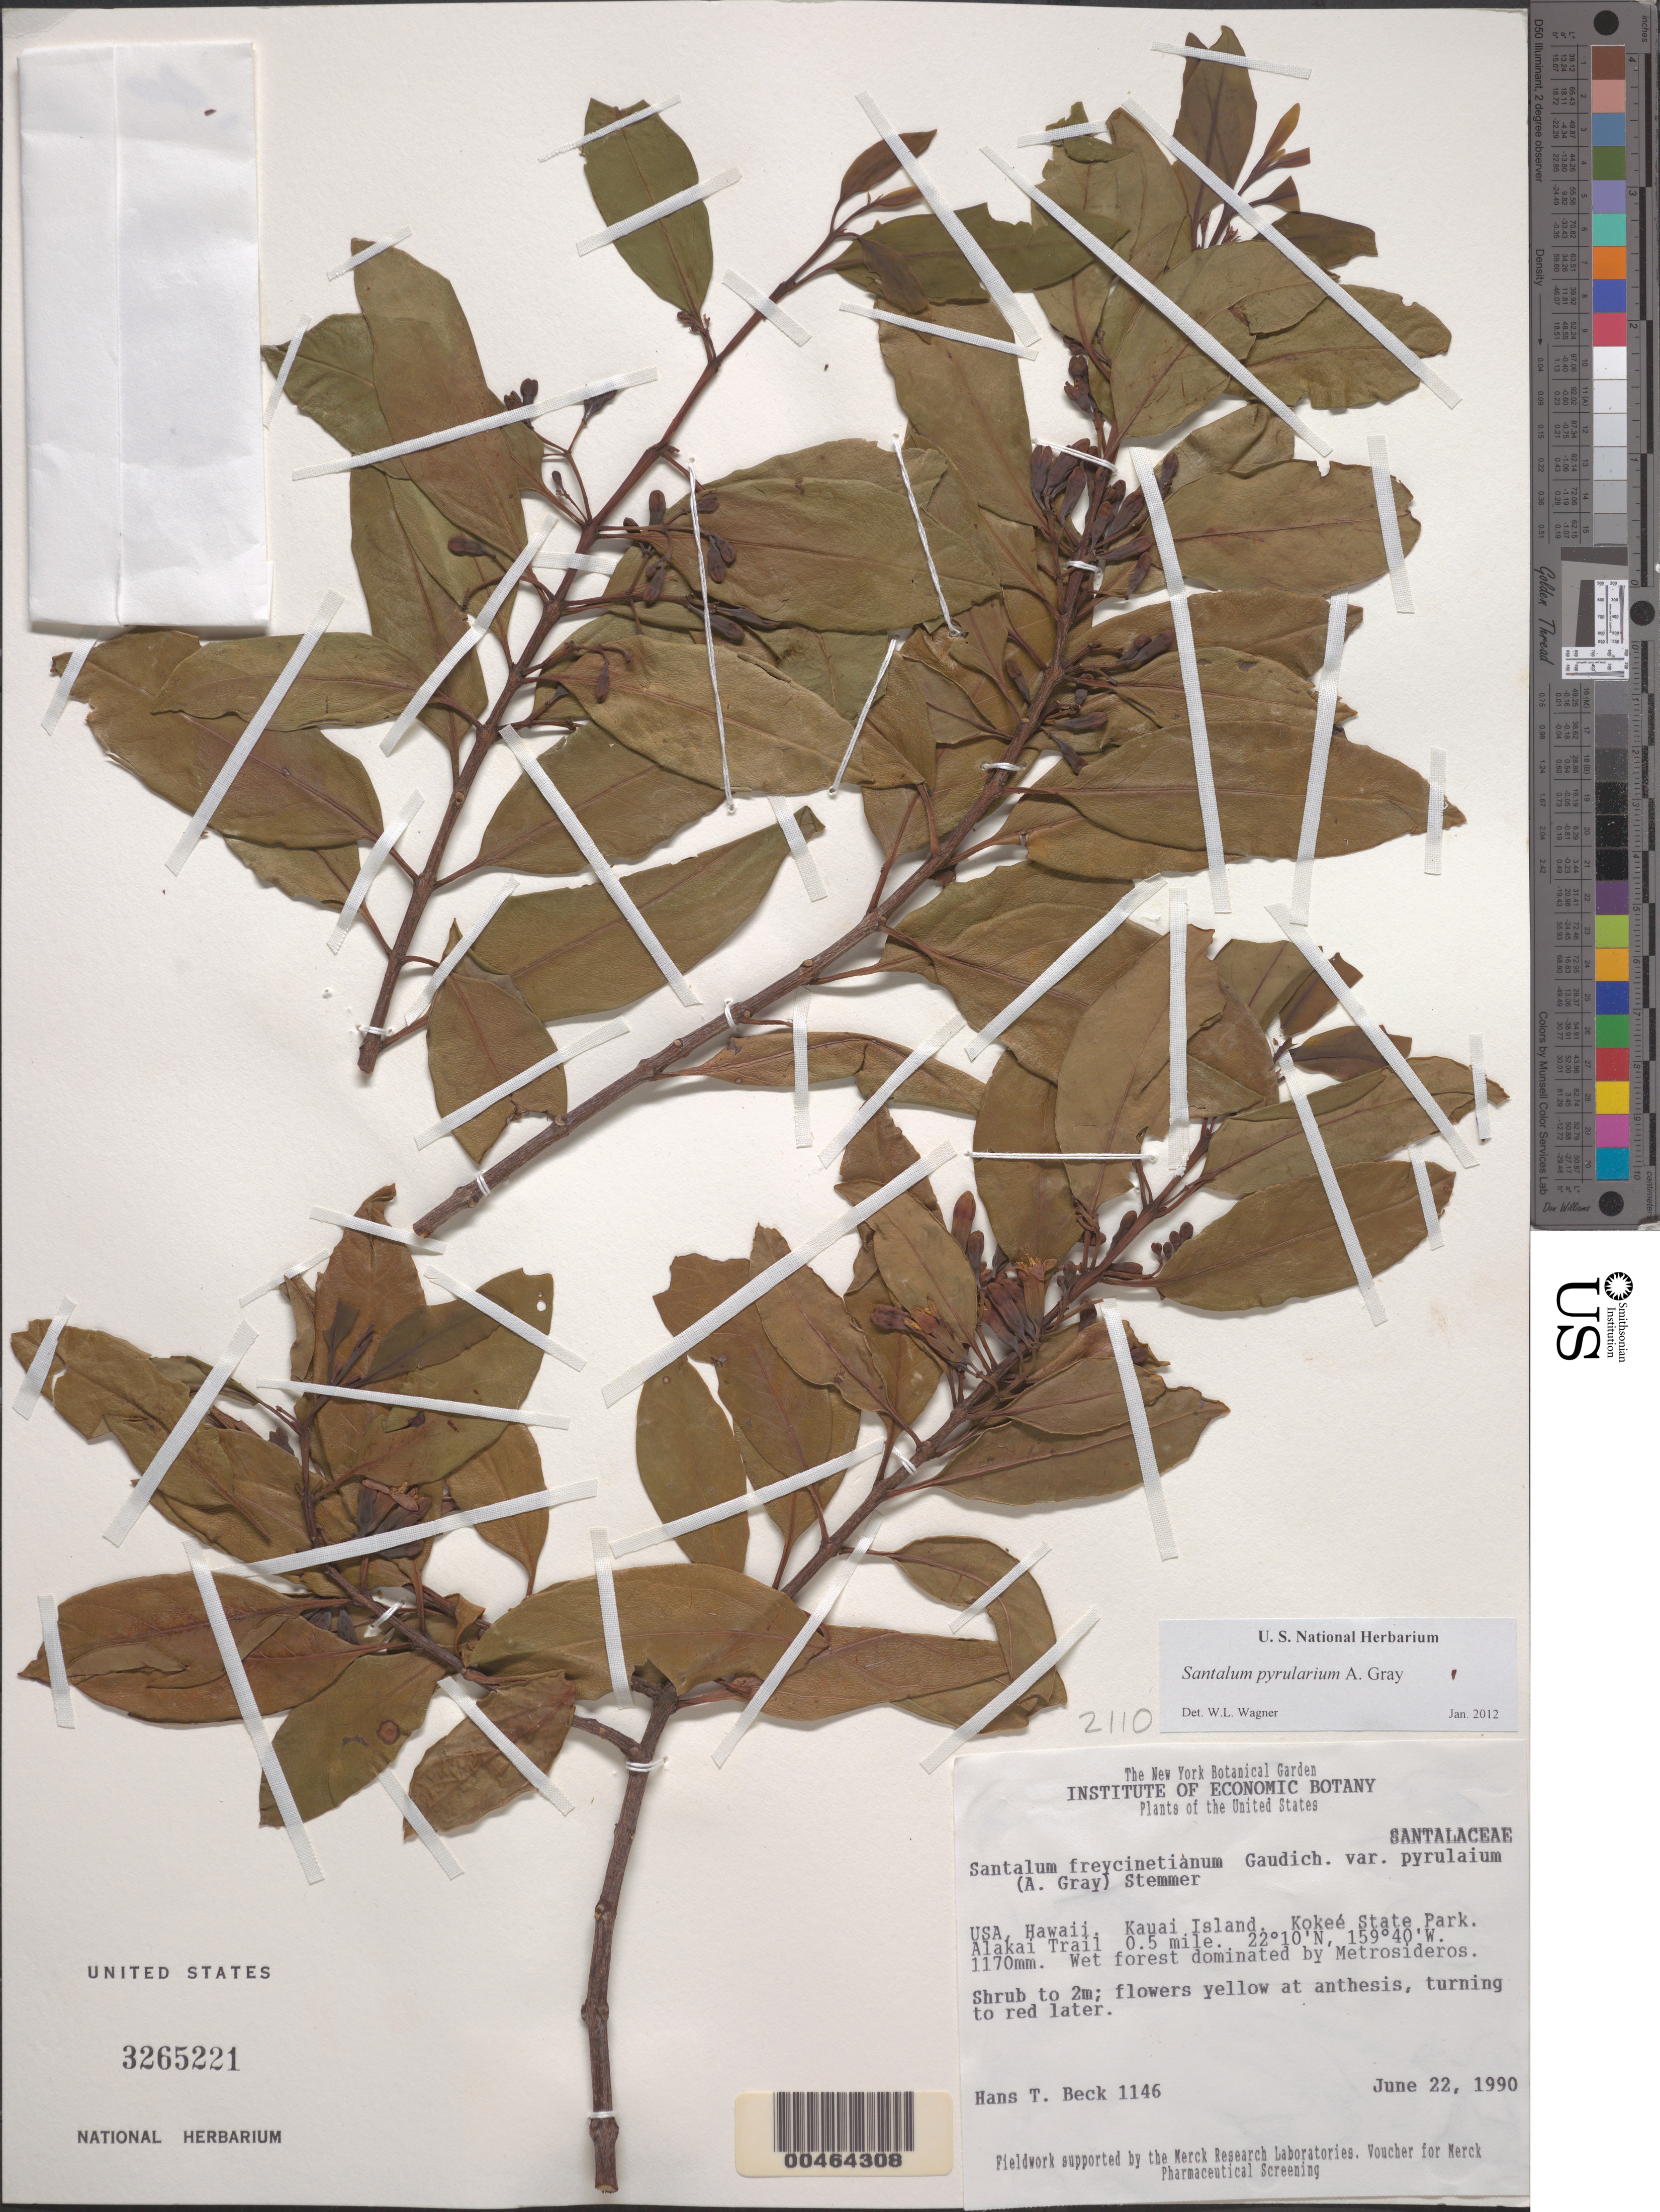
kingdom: Plantae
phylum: Tracheophyta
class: Magnoliopsida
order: Santalales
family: Santalaceae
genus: Santalum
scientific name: Santalum pyrularium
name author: A. Gray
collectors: H. T. Beck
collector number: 1146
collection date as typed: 22 Jun 1990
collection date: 1990-06-22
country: United States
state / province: Hawaii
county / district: Kauai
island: Kaua'i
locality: Kokee State Park. Alakai Trail 0.5 mile. 1170mm.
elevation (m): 1170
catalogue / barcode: US 3265221